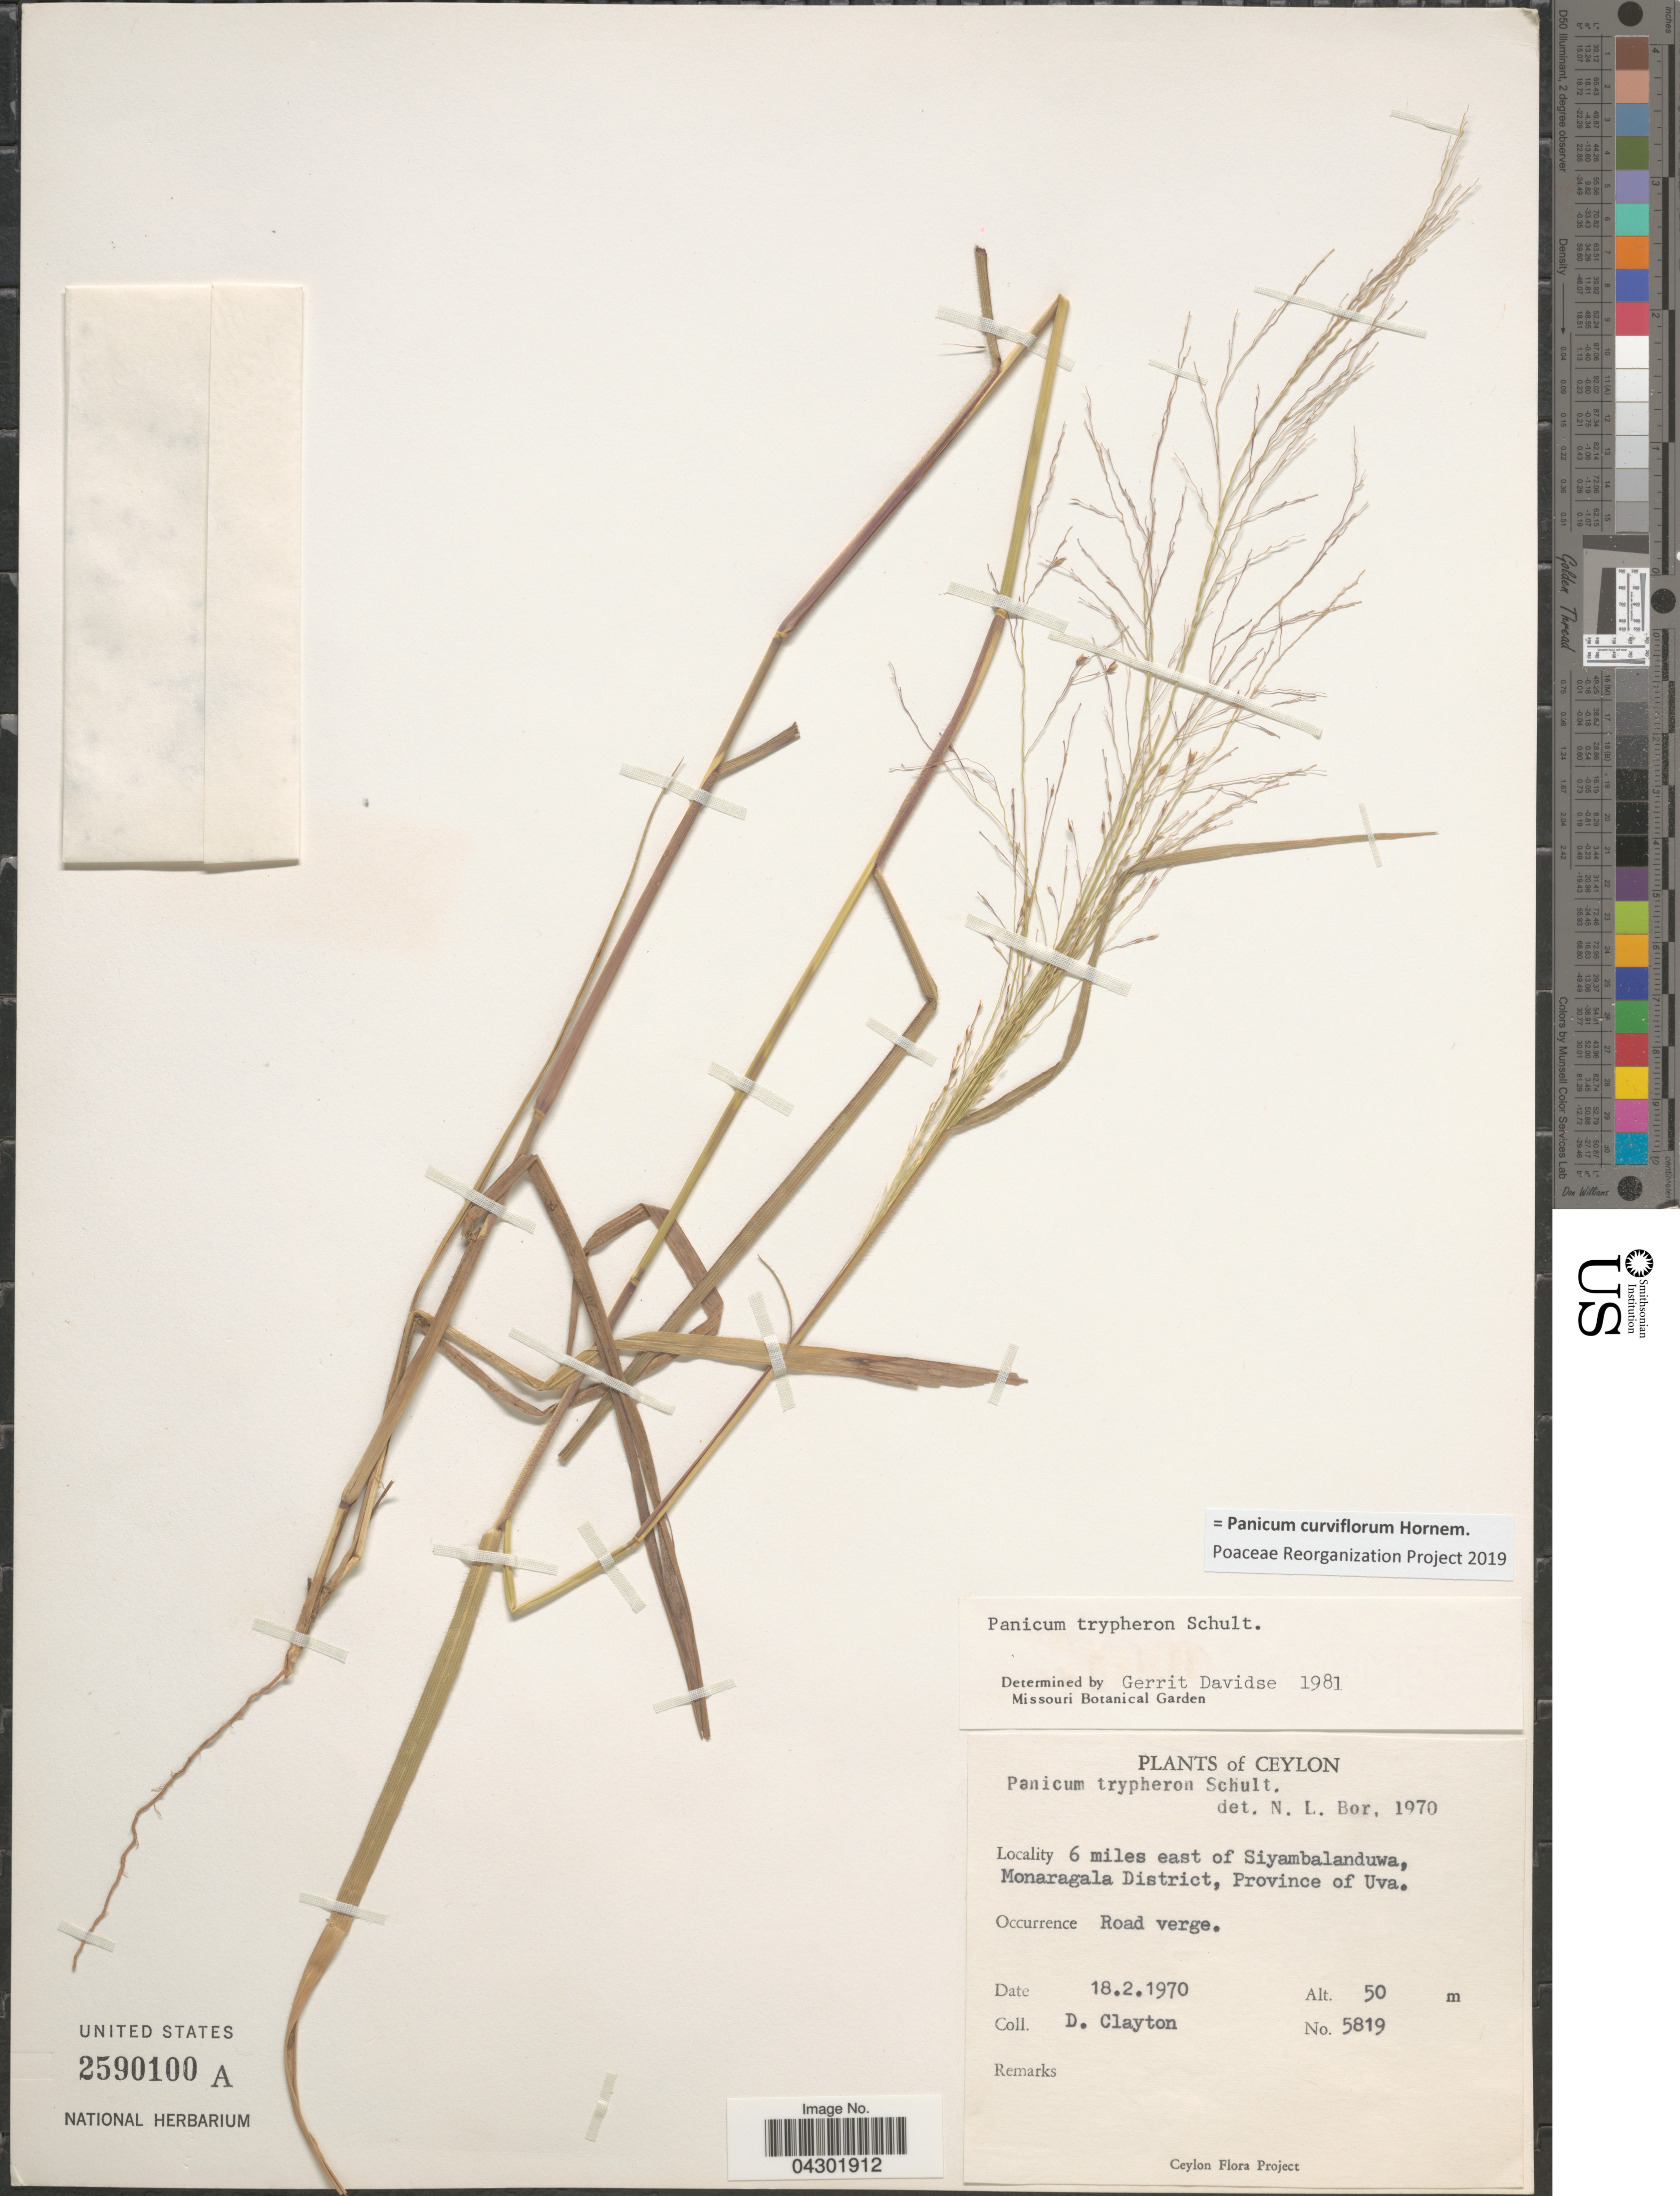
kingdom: Plantae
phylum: Tracheophyta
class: Liliopsida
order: Poales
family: Poaceae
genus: Panicum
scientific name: Panicum curviflorum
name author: Hornem.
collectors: D. Clayton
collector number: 5819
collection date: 1970-02-18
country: Sri Lanka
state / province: Uva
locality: Ceylon. 6 miles east of Siyambalanduwa, Monaragala District, Province of Uva. Road verge.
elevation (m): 50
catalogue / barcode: US 2590100A